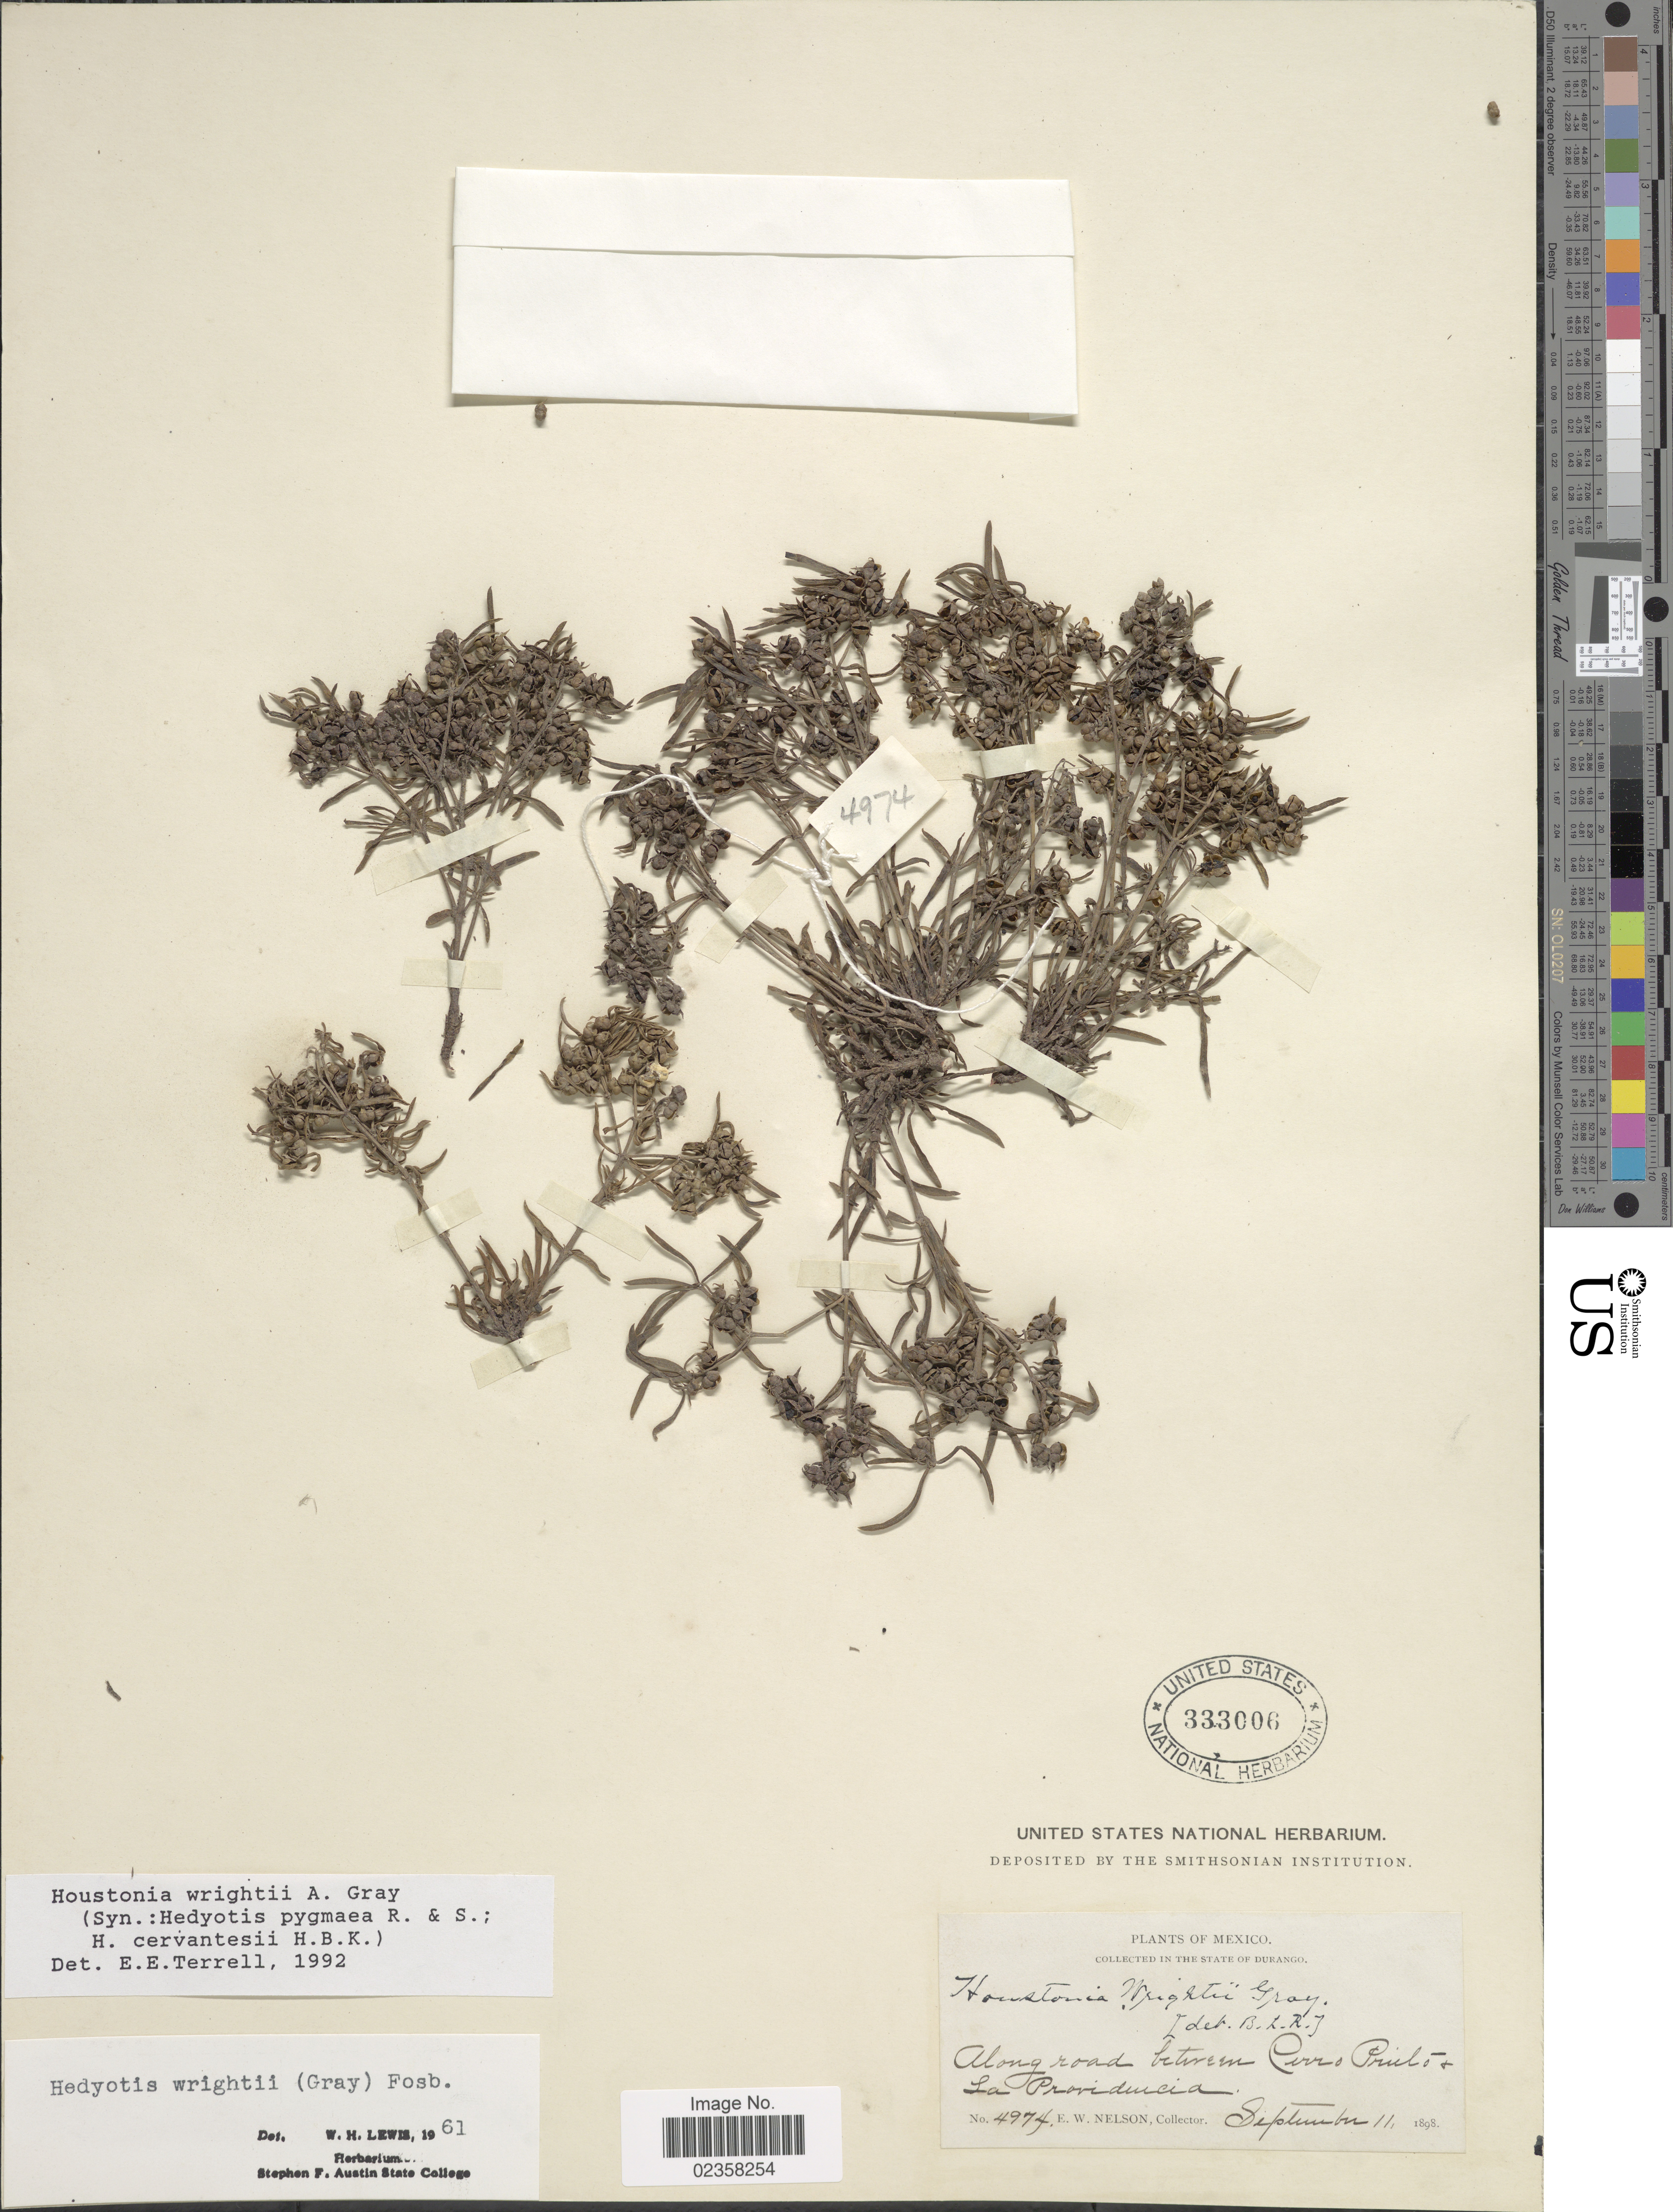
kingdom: Plantae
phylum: Tracheophyta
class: Magnoliopsida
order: Gentianales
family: Rubiaceae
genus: Houstonia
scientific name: Houstonia wrightii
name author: (A. Gray) A. Gray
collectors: E. W. Nelson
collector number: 4974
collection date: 1898-09-11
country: Mexico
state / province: Durango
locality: Along road between Cerro Prieto & La Providencia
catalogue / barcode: US 333006